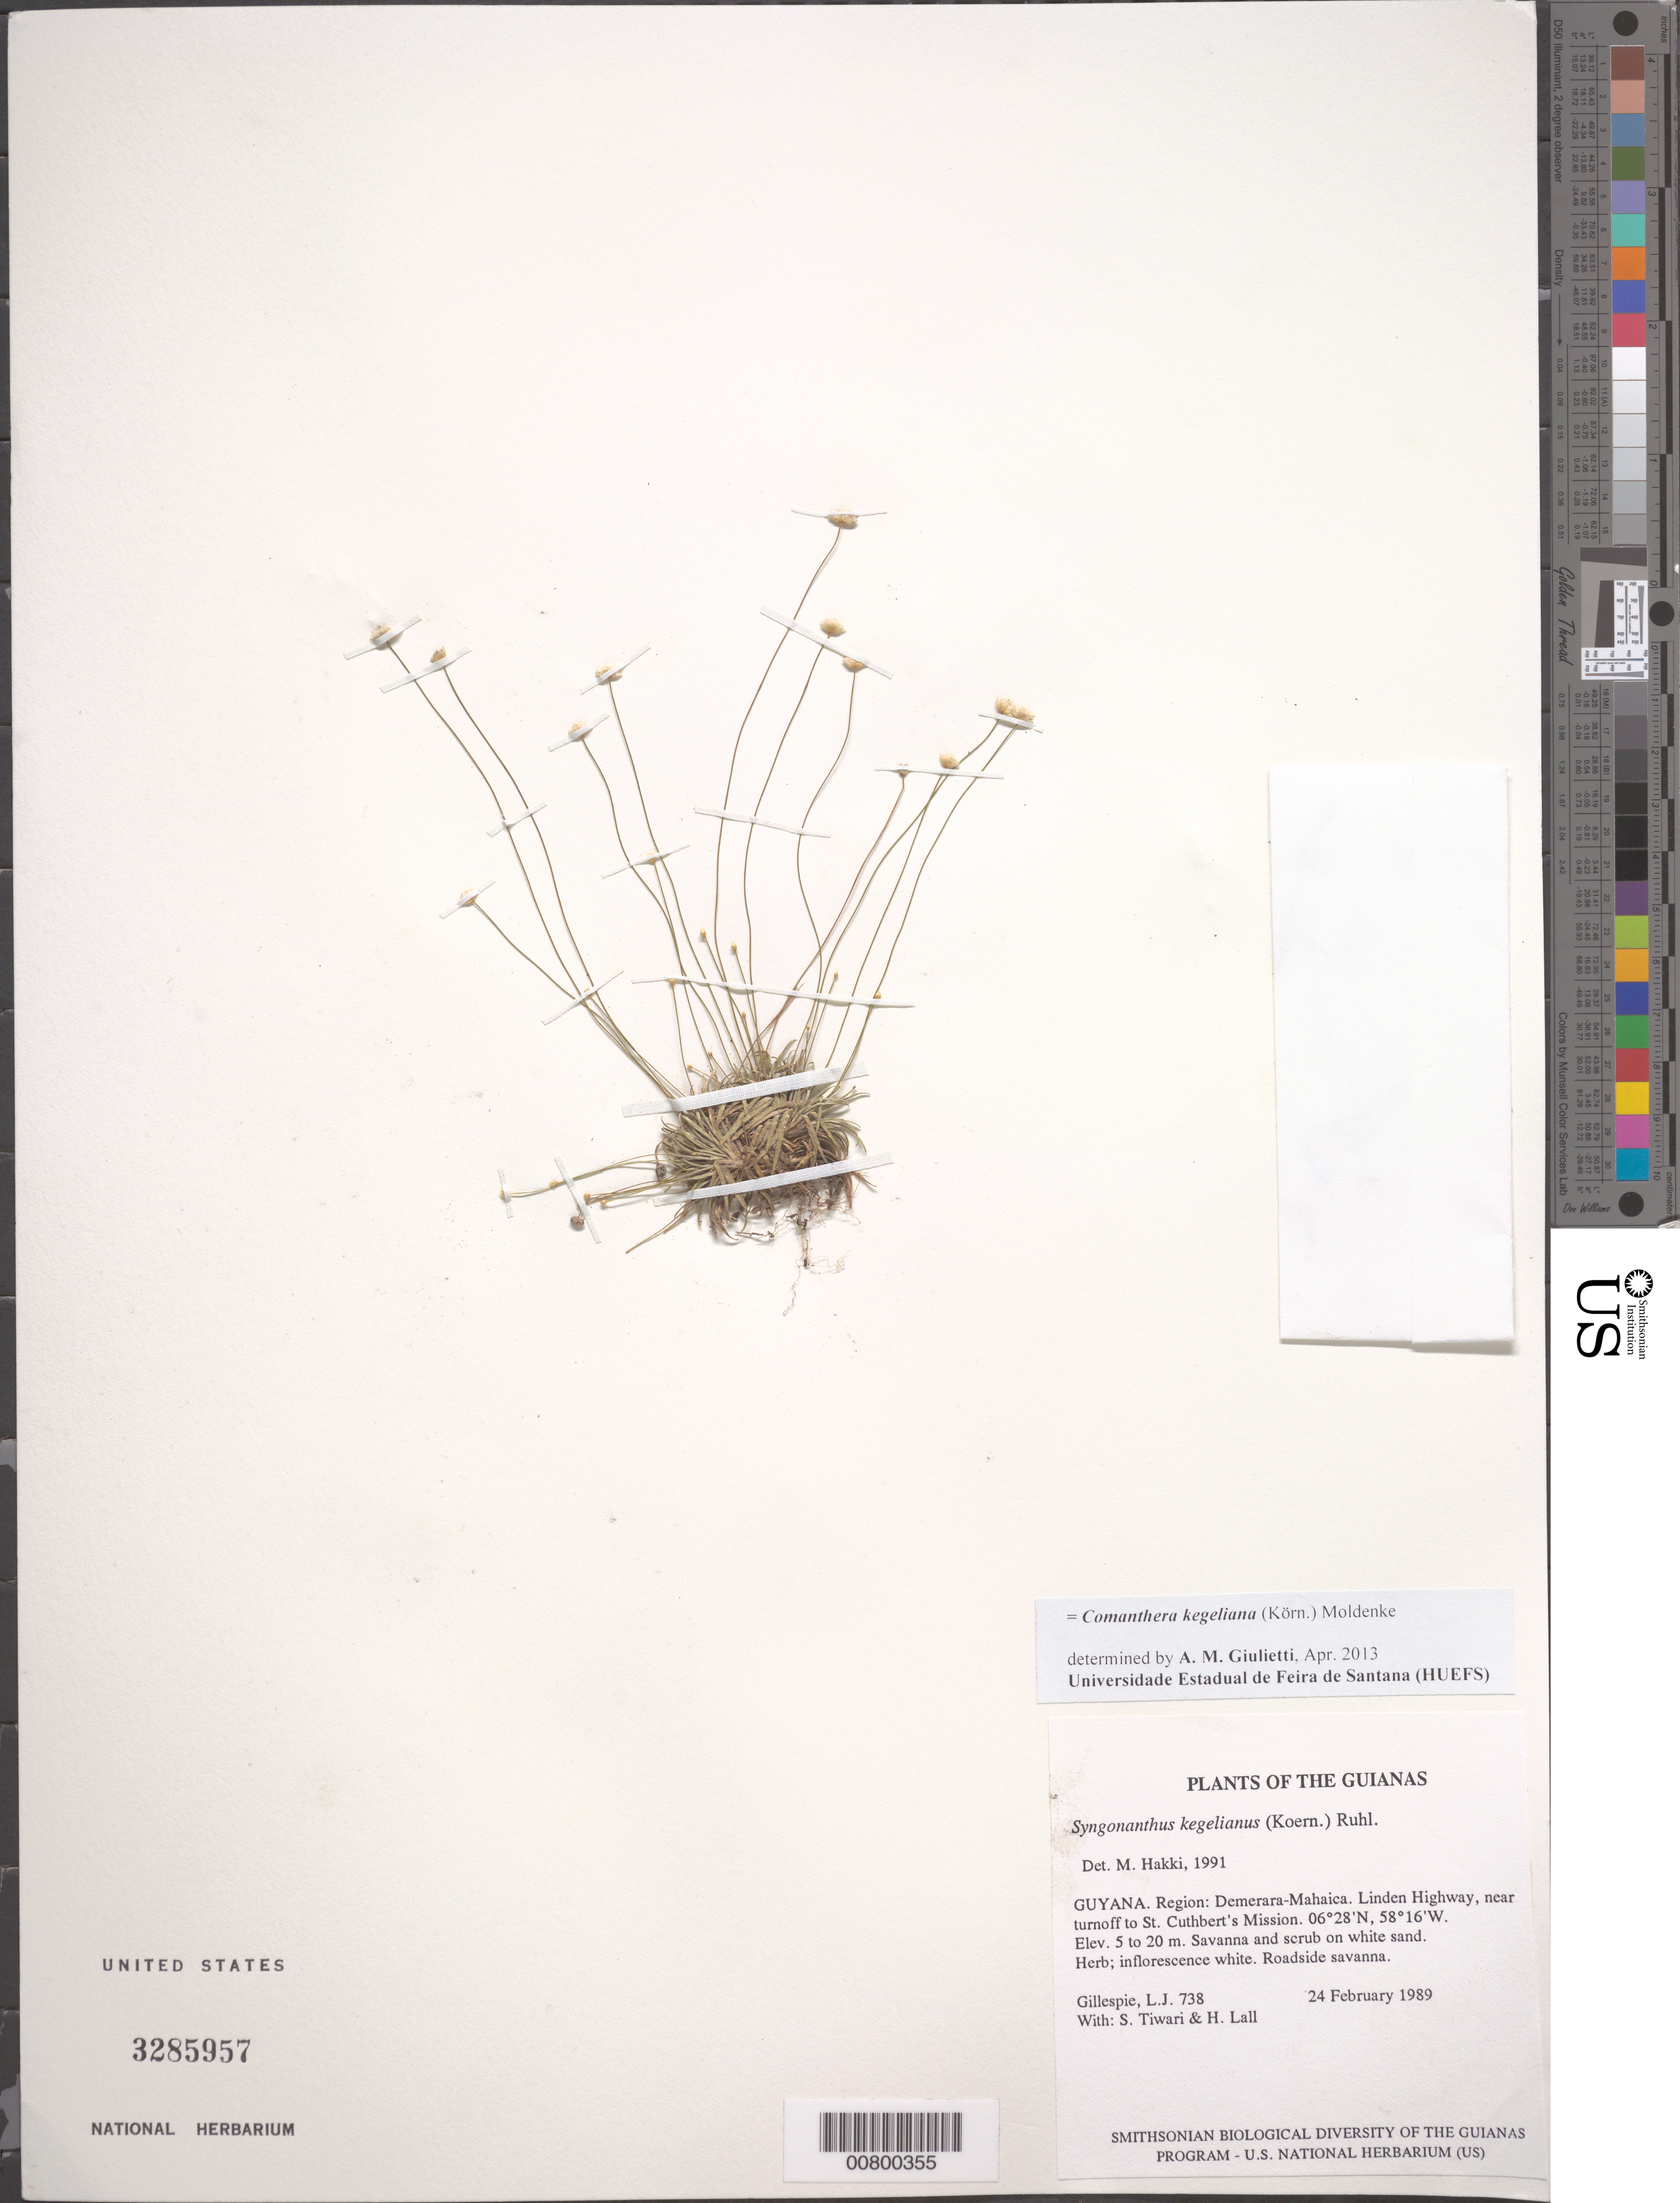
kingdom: Plantae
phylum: Tracheophyta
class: Liliopsida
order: Poales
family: Eriocaulaceae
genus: Comanthera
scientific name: Comanthera kegeliana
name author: (Körn.) Moldenke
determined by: Hakki, M. J.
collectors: L. J. Gillespie, S. Tiwari & H. Lall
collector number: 738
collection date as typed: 24 February 1989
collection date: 1989-02-24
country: Guyana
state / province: Demerara-Mahaica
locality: Linden Highway, near turnoff to St. Cuthbert's Mission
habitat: Savanna and scrub on white sand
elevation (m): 5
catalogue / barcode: US 3285957